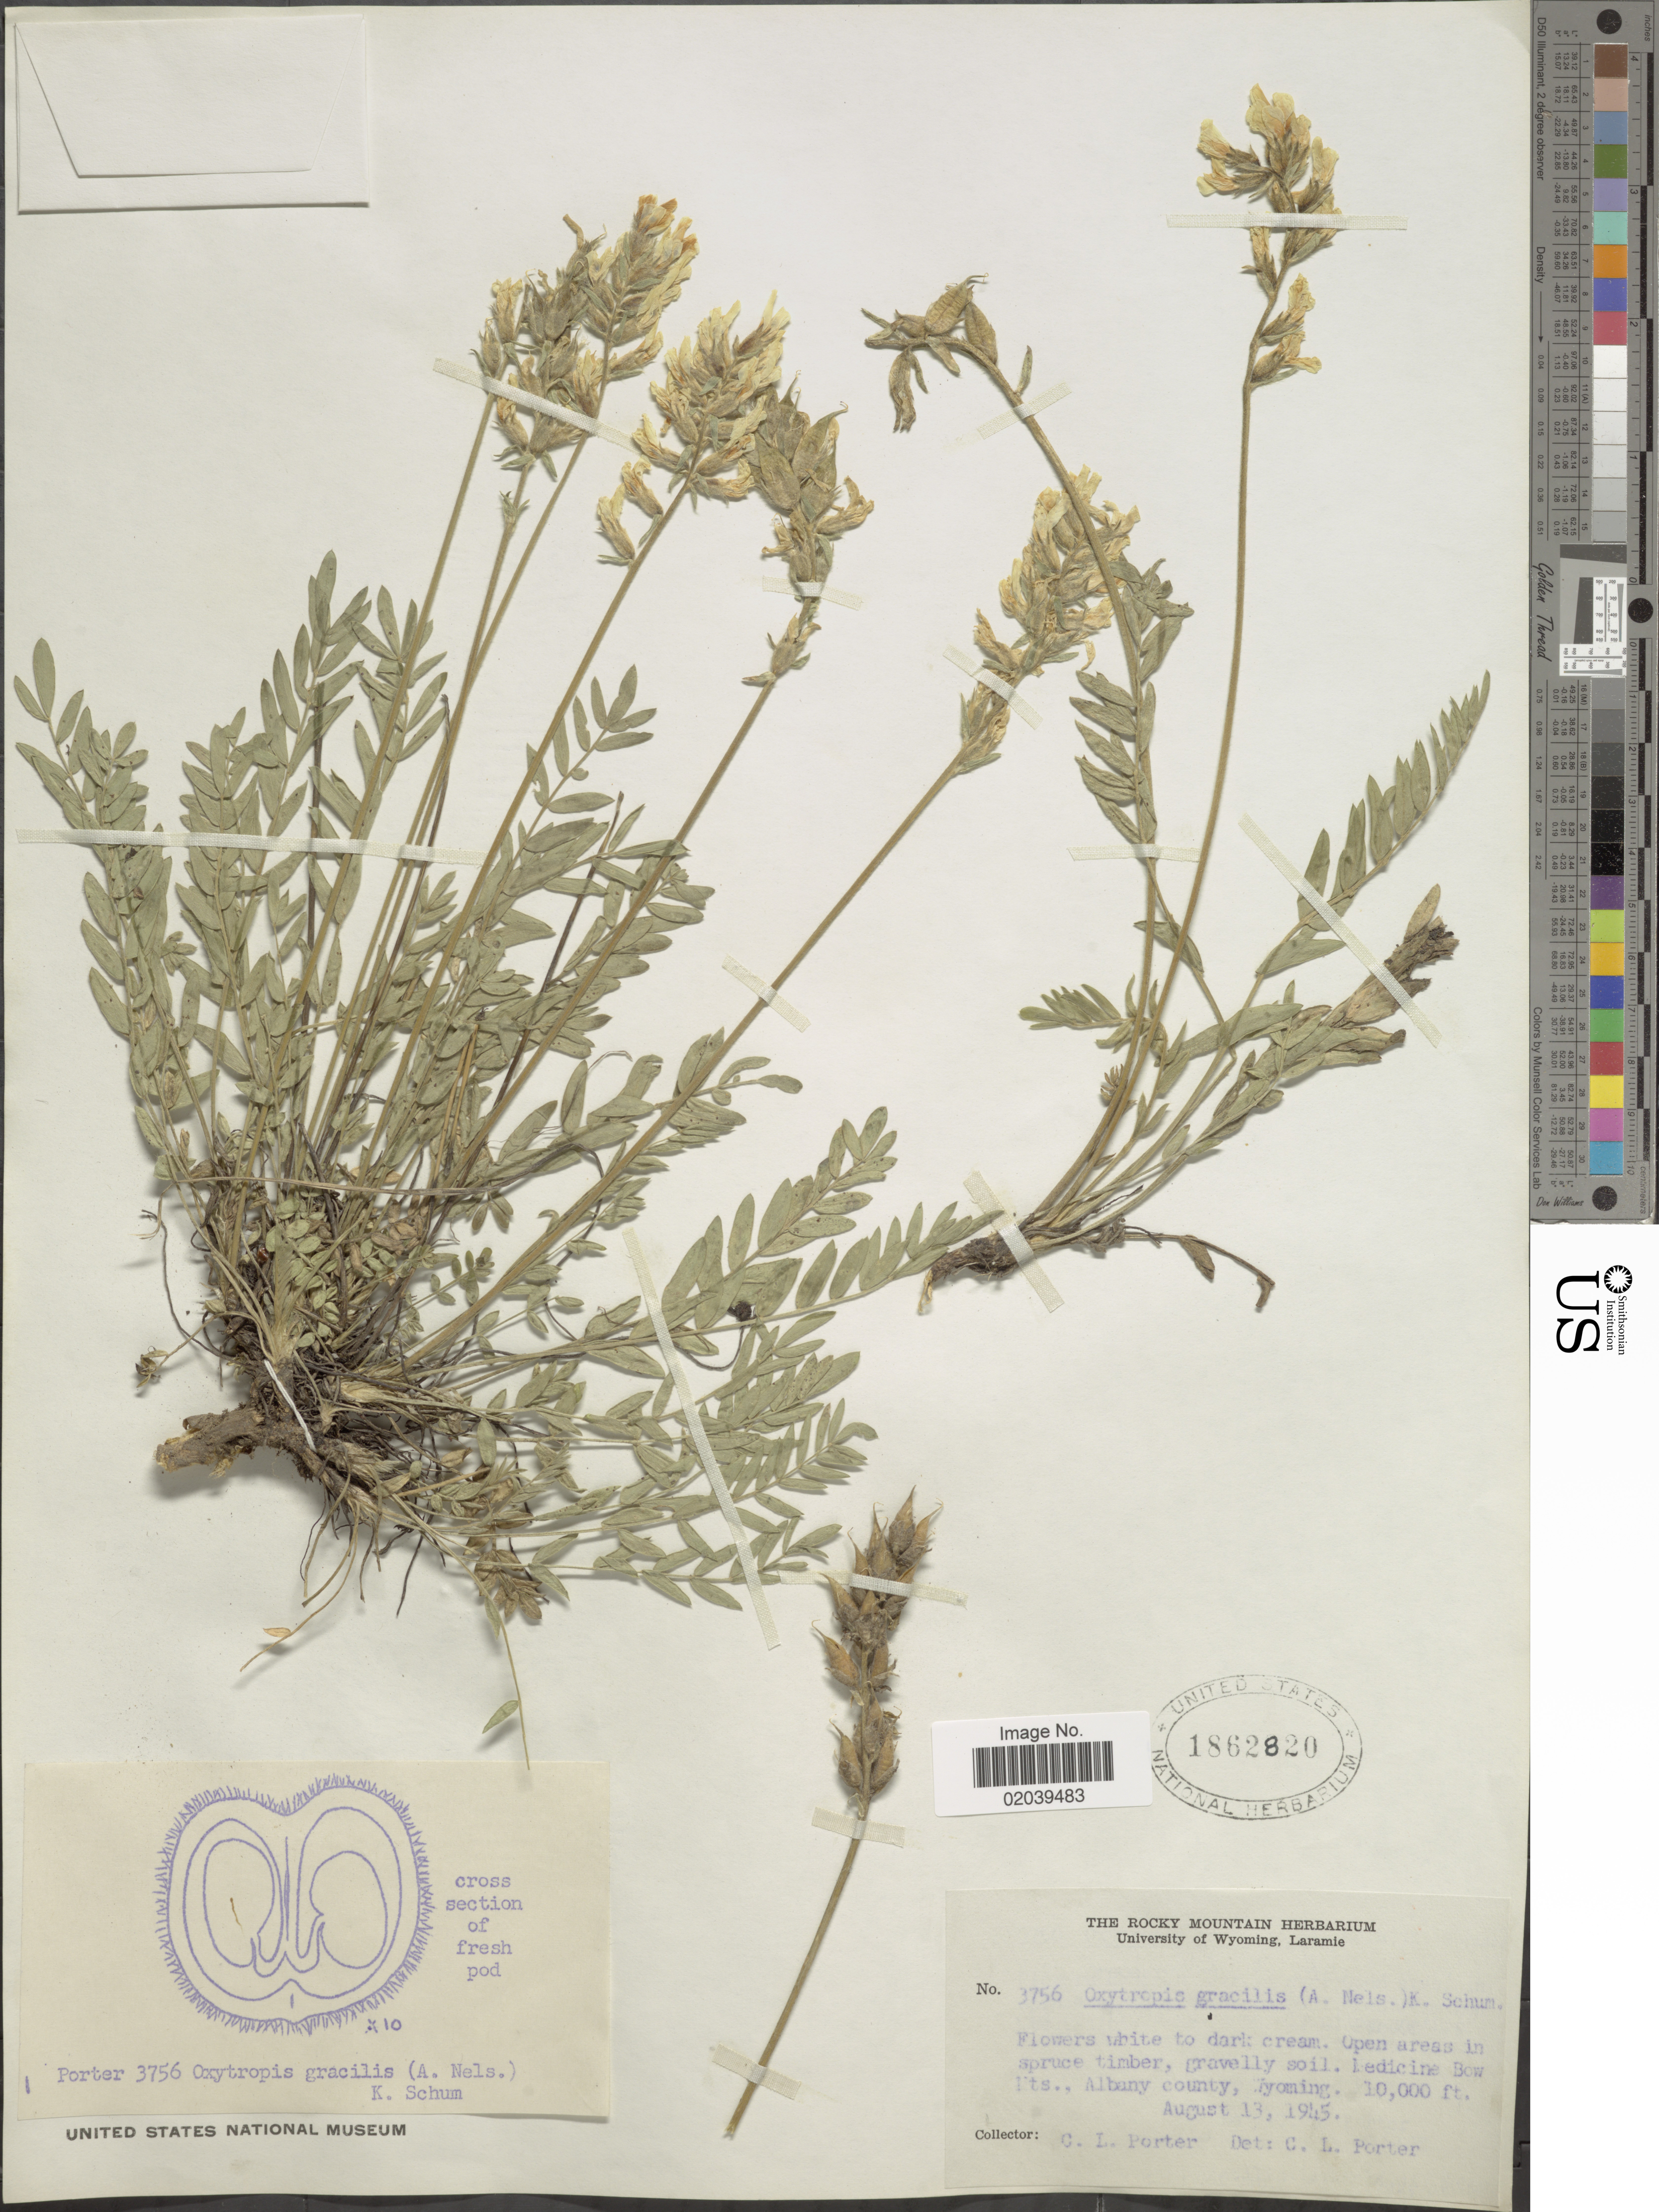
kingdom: Plantae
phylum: Tracheophyta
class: Magnoliopsida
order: Fabales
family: Fabaceae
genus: Oxytropis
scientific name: Oxytropis campestris var. gracilis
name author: (A. Nelson) Barneby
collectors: C. L. Porter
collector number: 3756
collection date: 1945-08-13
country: United States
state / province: Wyoming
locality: Medicine Bow Mts., Albany county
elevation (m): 3048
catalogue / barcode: US 1862820